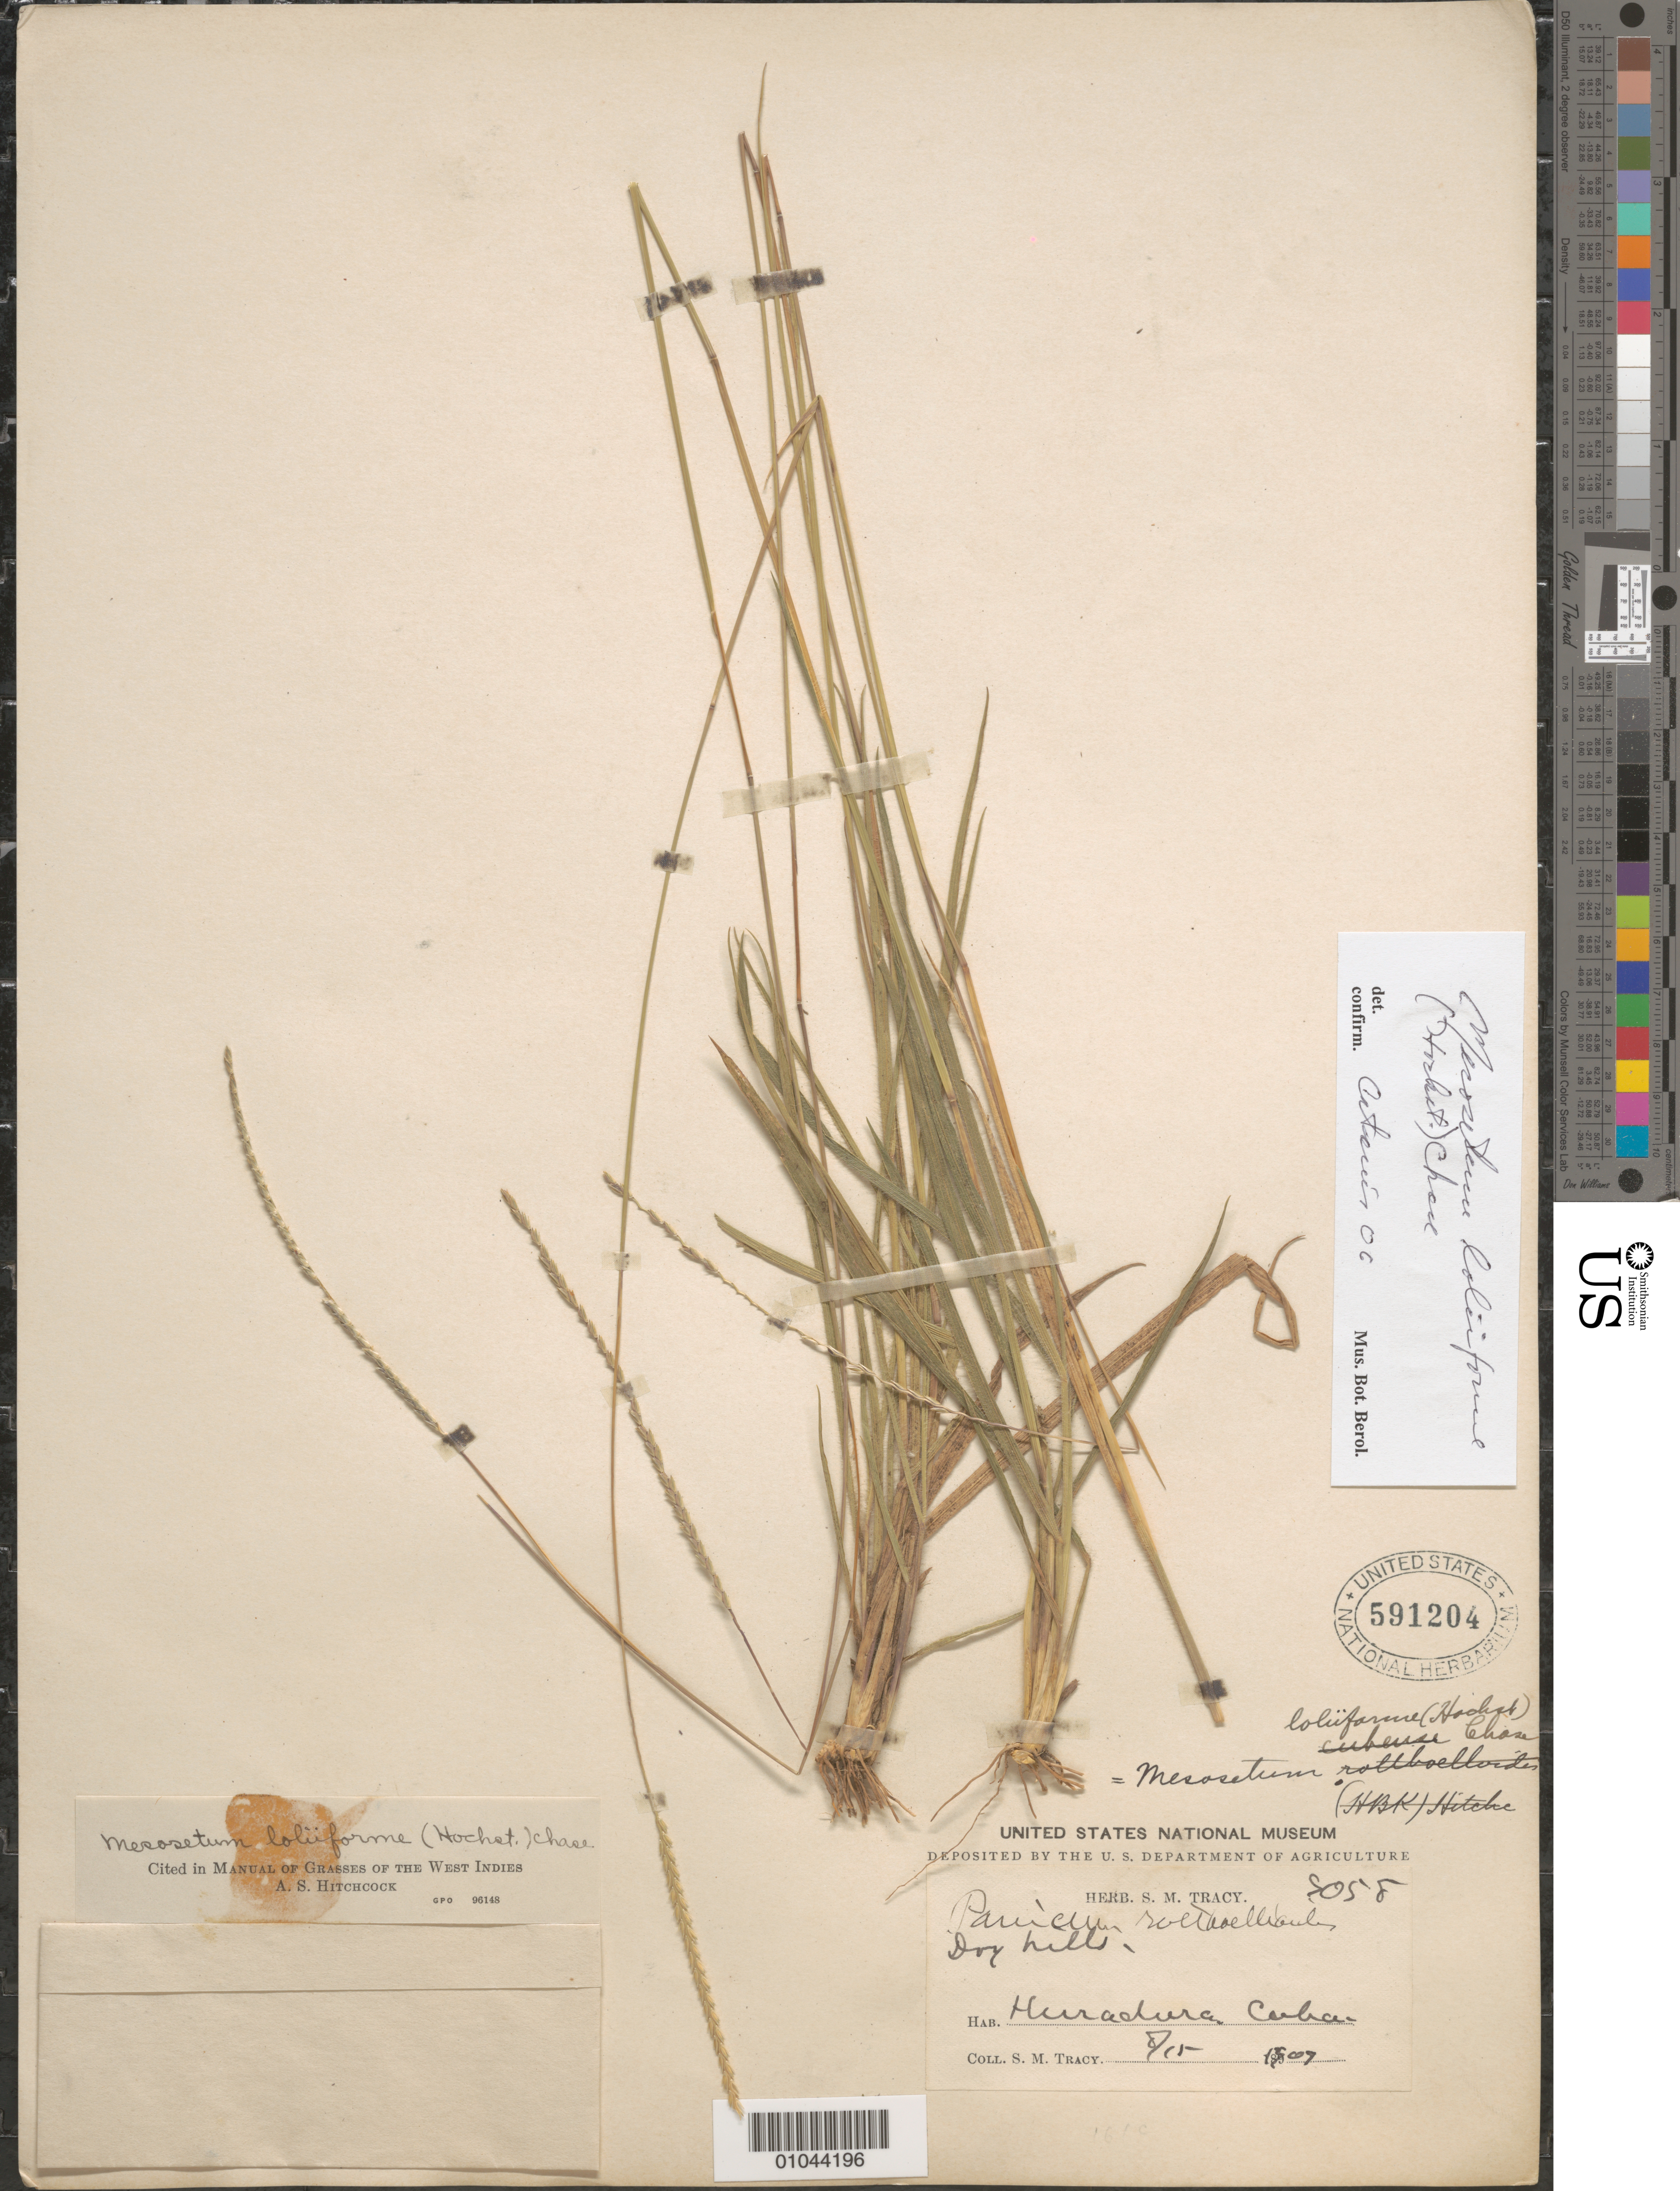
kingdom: Plantae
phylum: Tracheophyta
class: Liliopsida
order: Poales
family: Poaceae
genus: Mesosetum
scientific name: Mesosetum loliiforme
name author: (Hochst. ex Steud.) Chase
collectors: S. M. Tracy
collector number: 9058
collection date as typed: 01 Jan 1909 to 31 Dec 1909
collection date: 1909-01-01/1909-12-31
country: Cuba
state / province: Ciego de Ávila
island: Cuba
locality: Ciego de Ávila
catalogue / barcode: US 591204